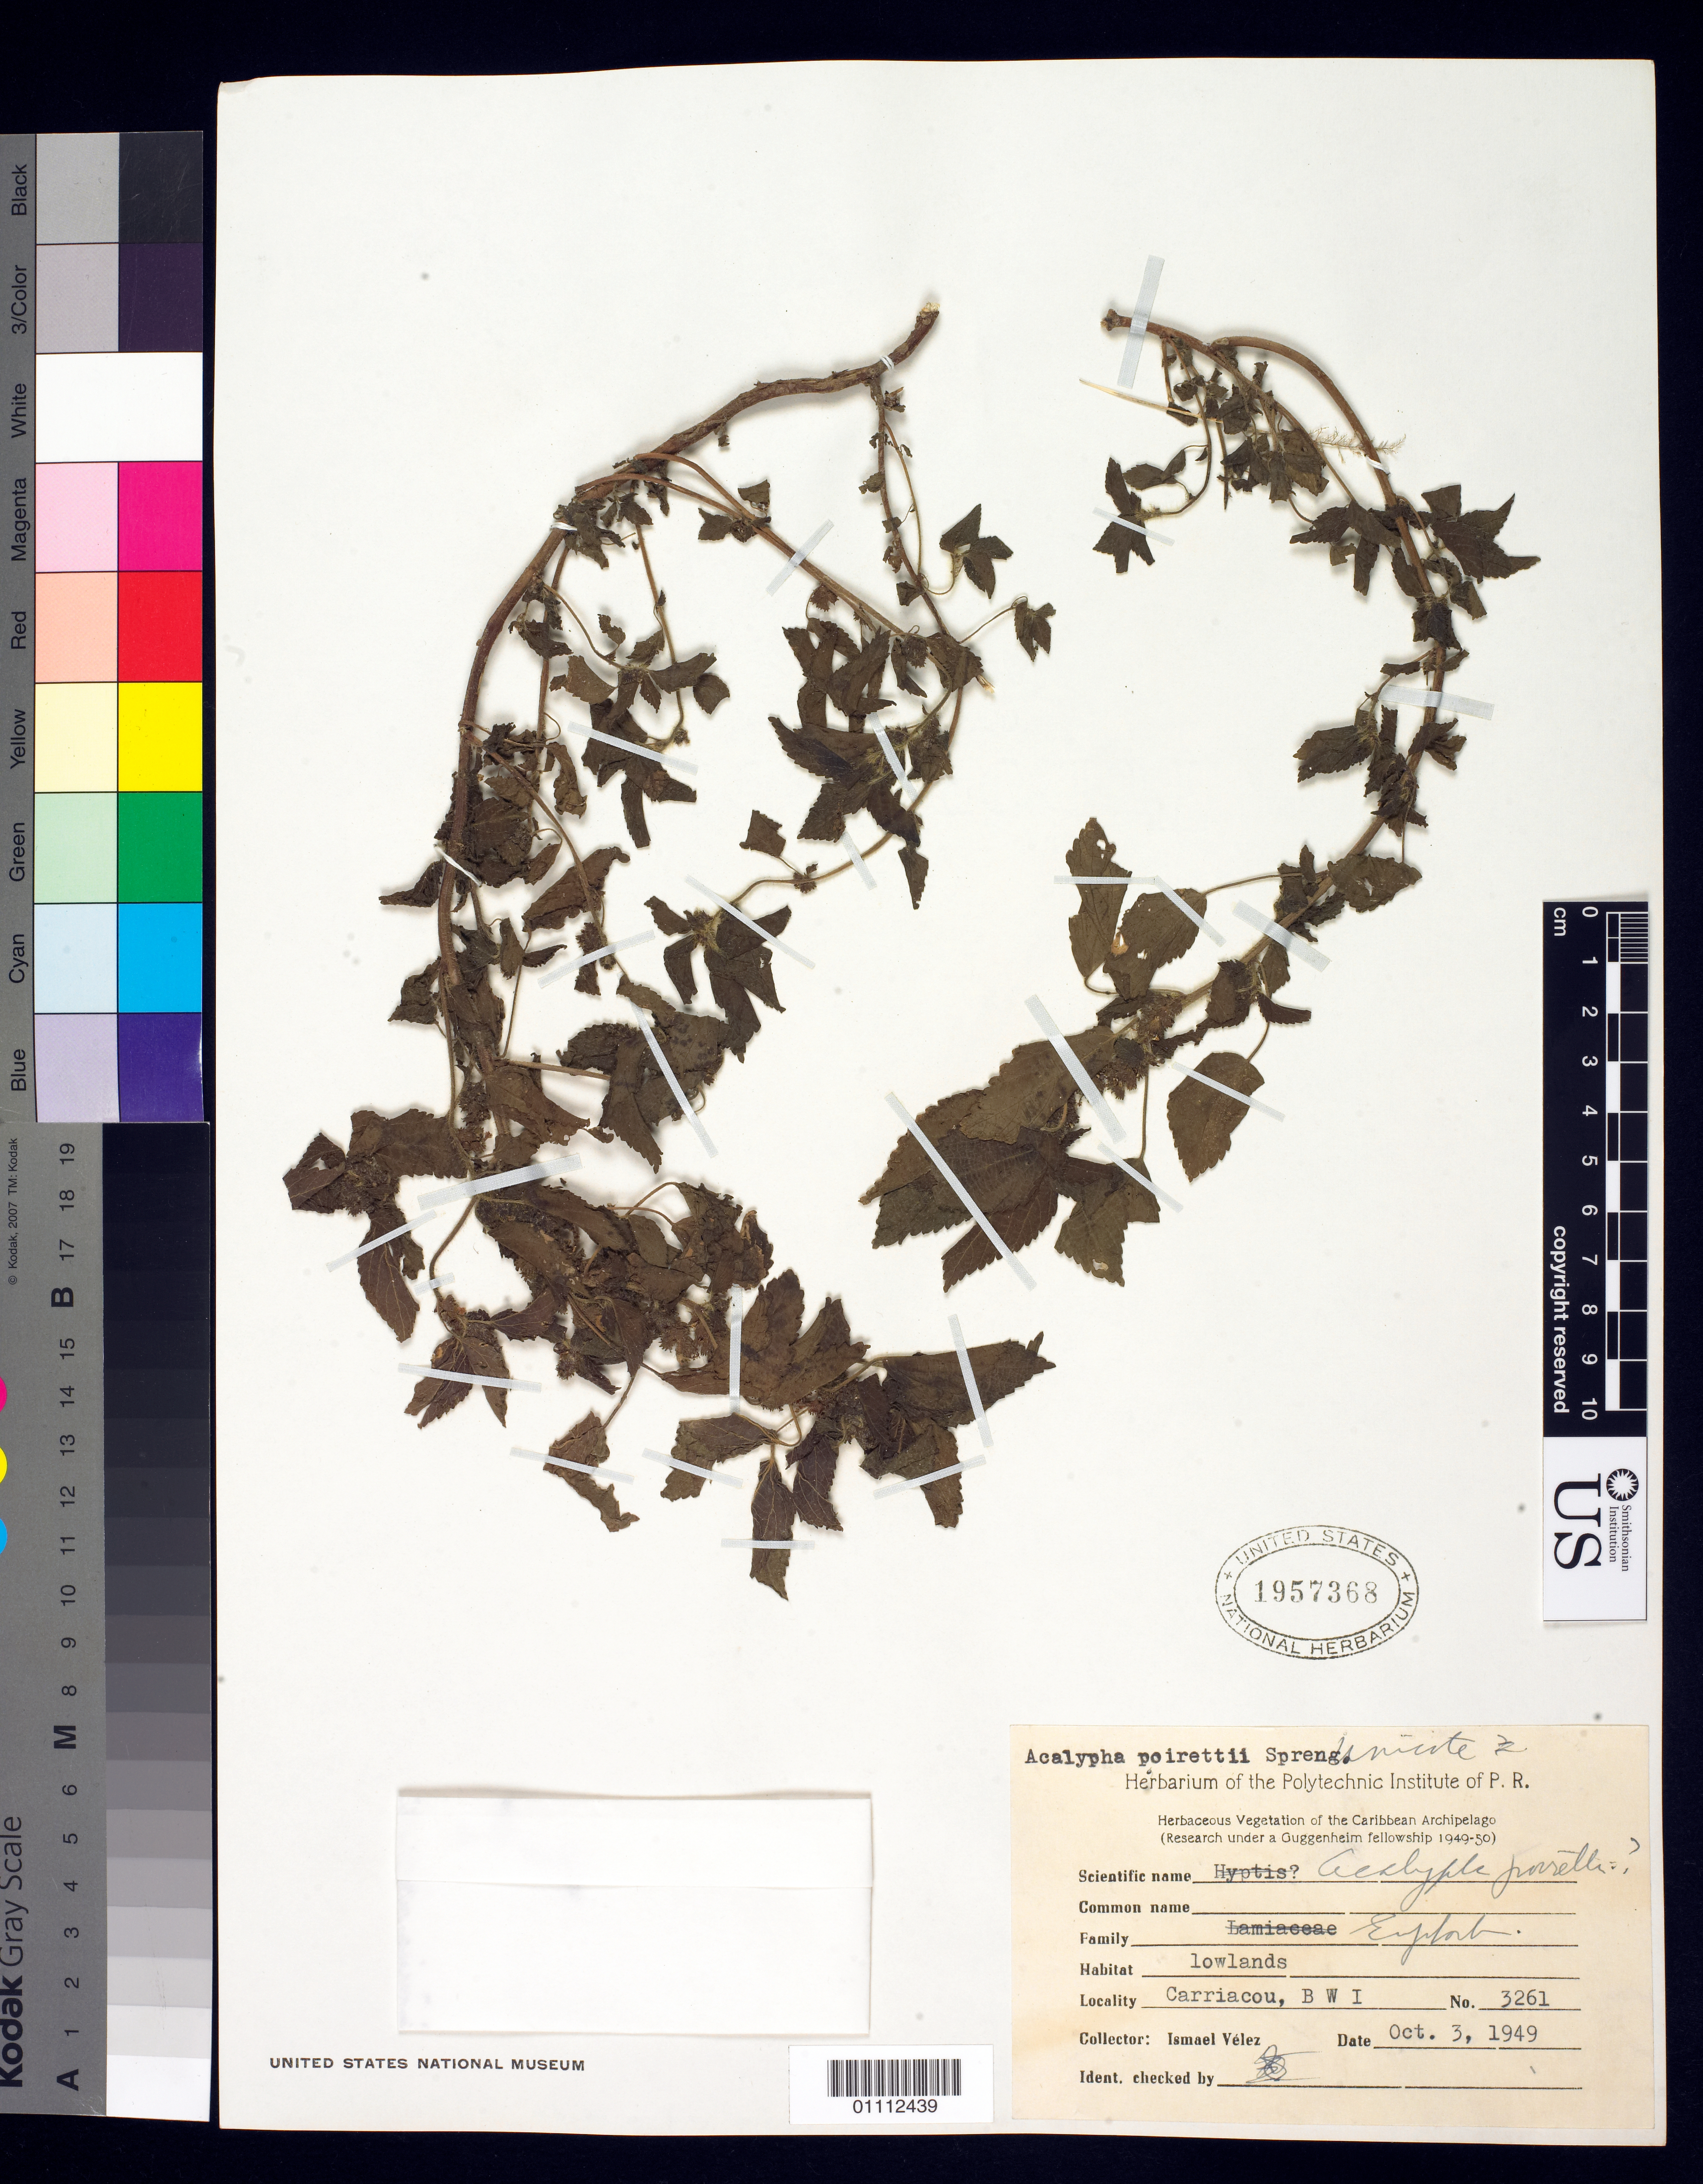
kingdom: Plantae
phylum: Tracheophyta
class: Magnoliopsida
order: Malpighiales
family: Euphorbiaceae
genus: Acalypha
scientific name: Acalypha poiretii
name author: Spreng.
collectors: I. Vélez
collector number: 3261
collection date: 1949-10-03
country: Grenada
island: Carriacou Island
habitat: Lowlands.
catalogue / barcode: US 1957368